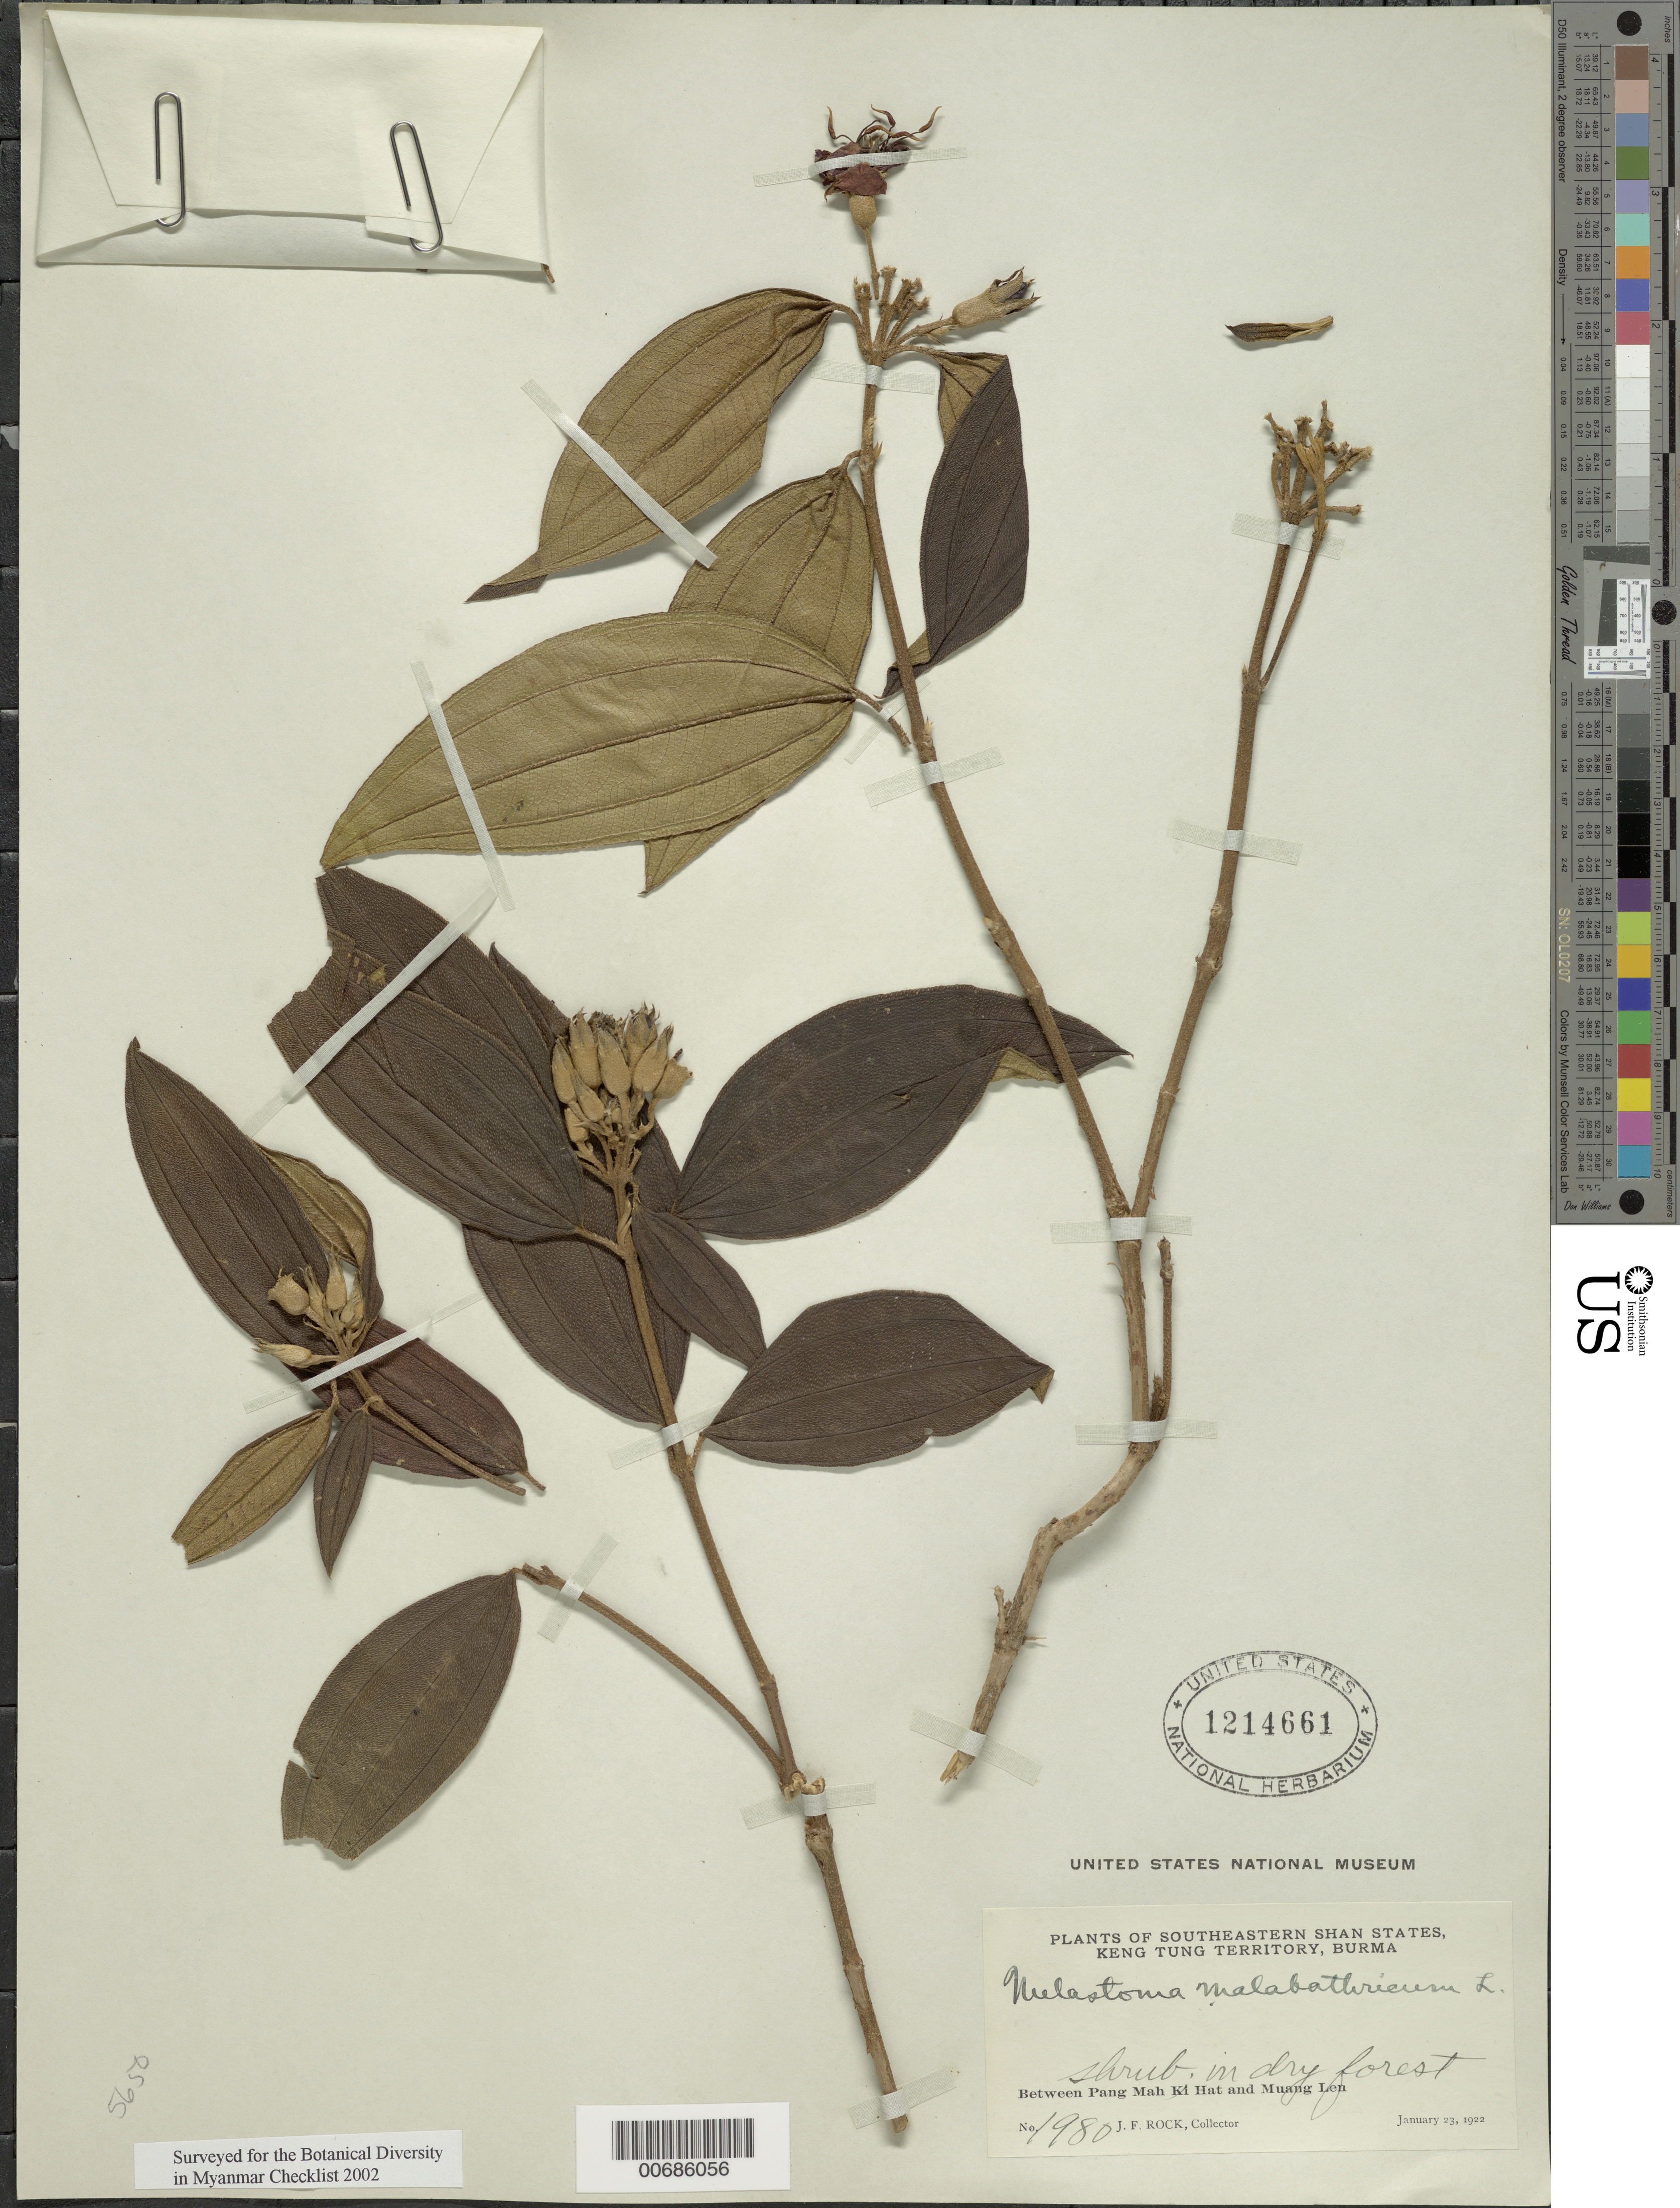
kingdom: Plantae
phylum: Tracheophyta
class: Magnoliopsida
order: Myrtales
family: Melastomataceae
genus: Melastoma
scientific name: Melastoma malabathricum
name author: L.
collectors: J. F. Rock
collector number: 1980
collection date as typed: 23 Jan 1922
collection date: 1922-01-23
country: Myanmar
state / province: Shan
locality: Southeastern Shan States, Keng Tung Terr., betw. Pang Mah and Muang Leu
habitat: Dry forest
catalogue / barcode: US 1214661